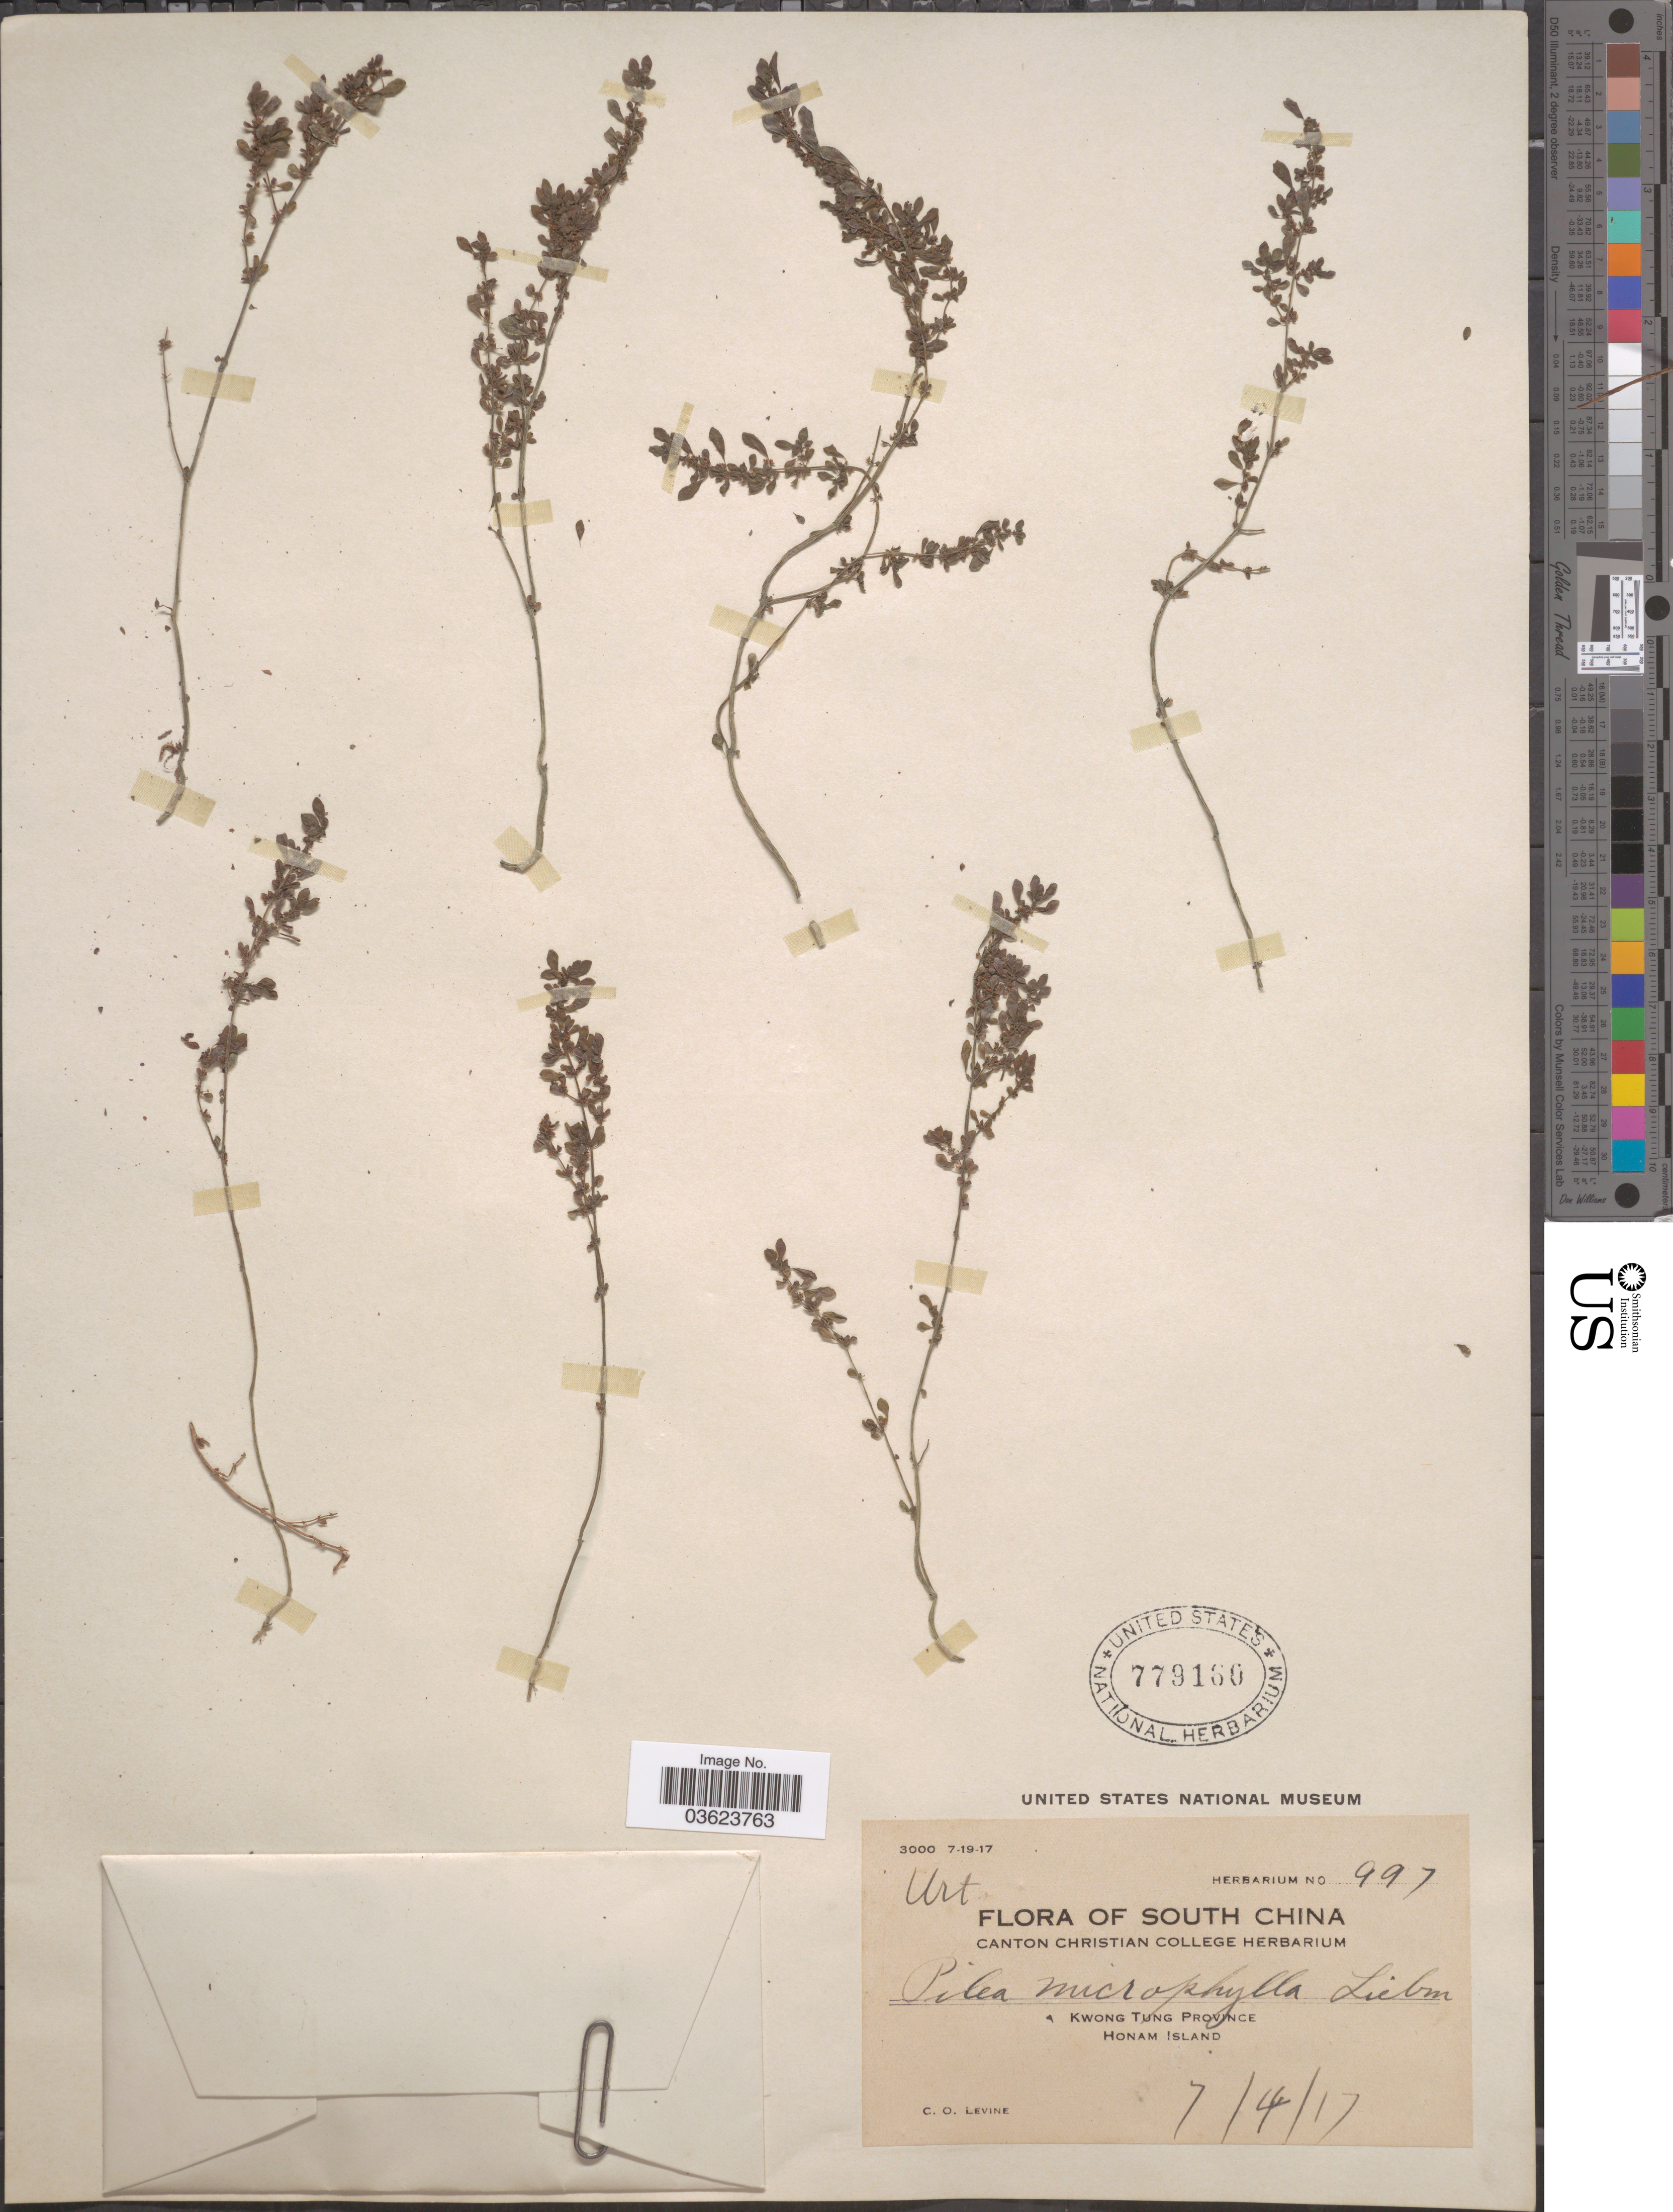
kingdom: Plantae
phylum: Tracheophyta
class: Magnoliopsida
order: Rosales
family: Urticaceae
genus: Pilea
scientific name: Pilea microphylla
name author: (L.) Liebm.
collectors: C. O. Levine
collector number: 997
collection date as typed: Transcribed d/m/y: 7/4/17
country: China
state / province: Guangdong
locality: Kwong Tung Province, Honam Island.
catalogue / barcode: US 779160